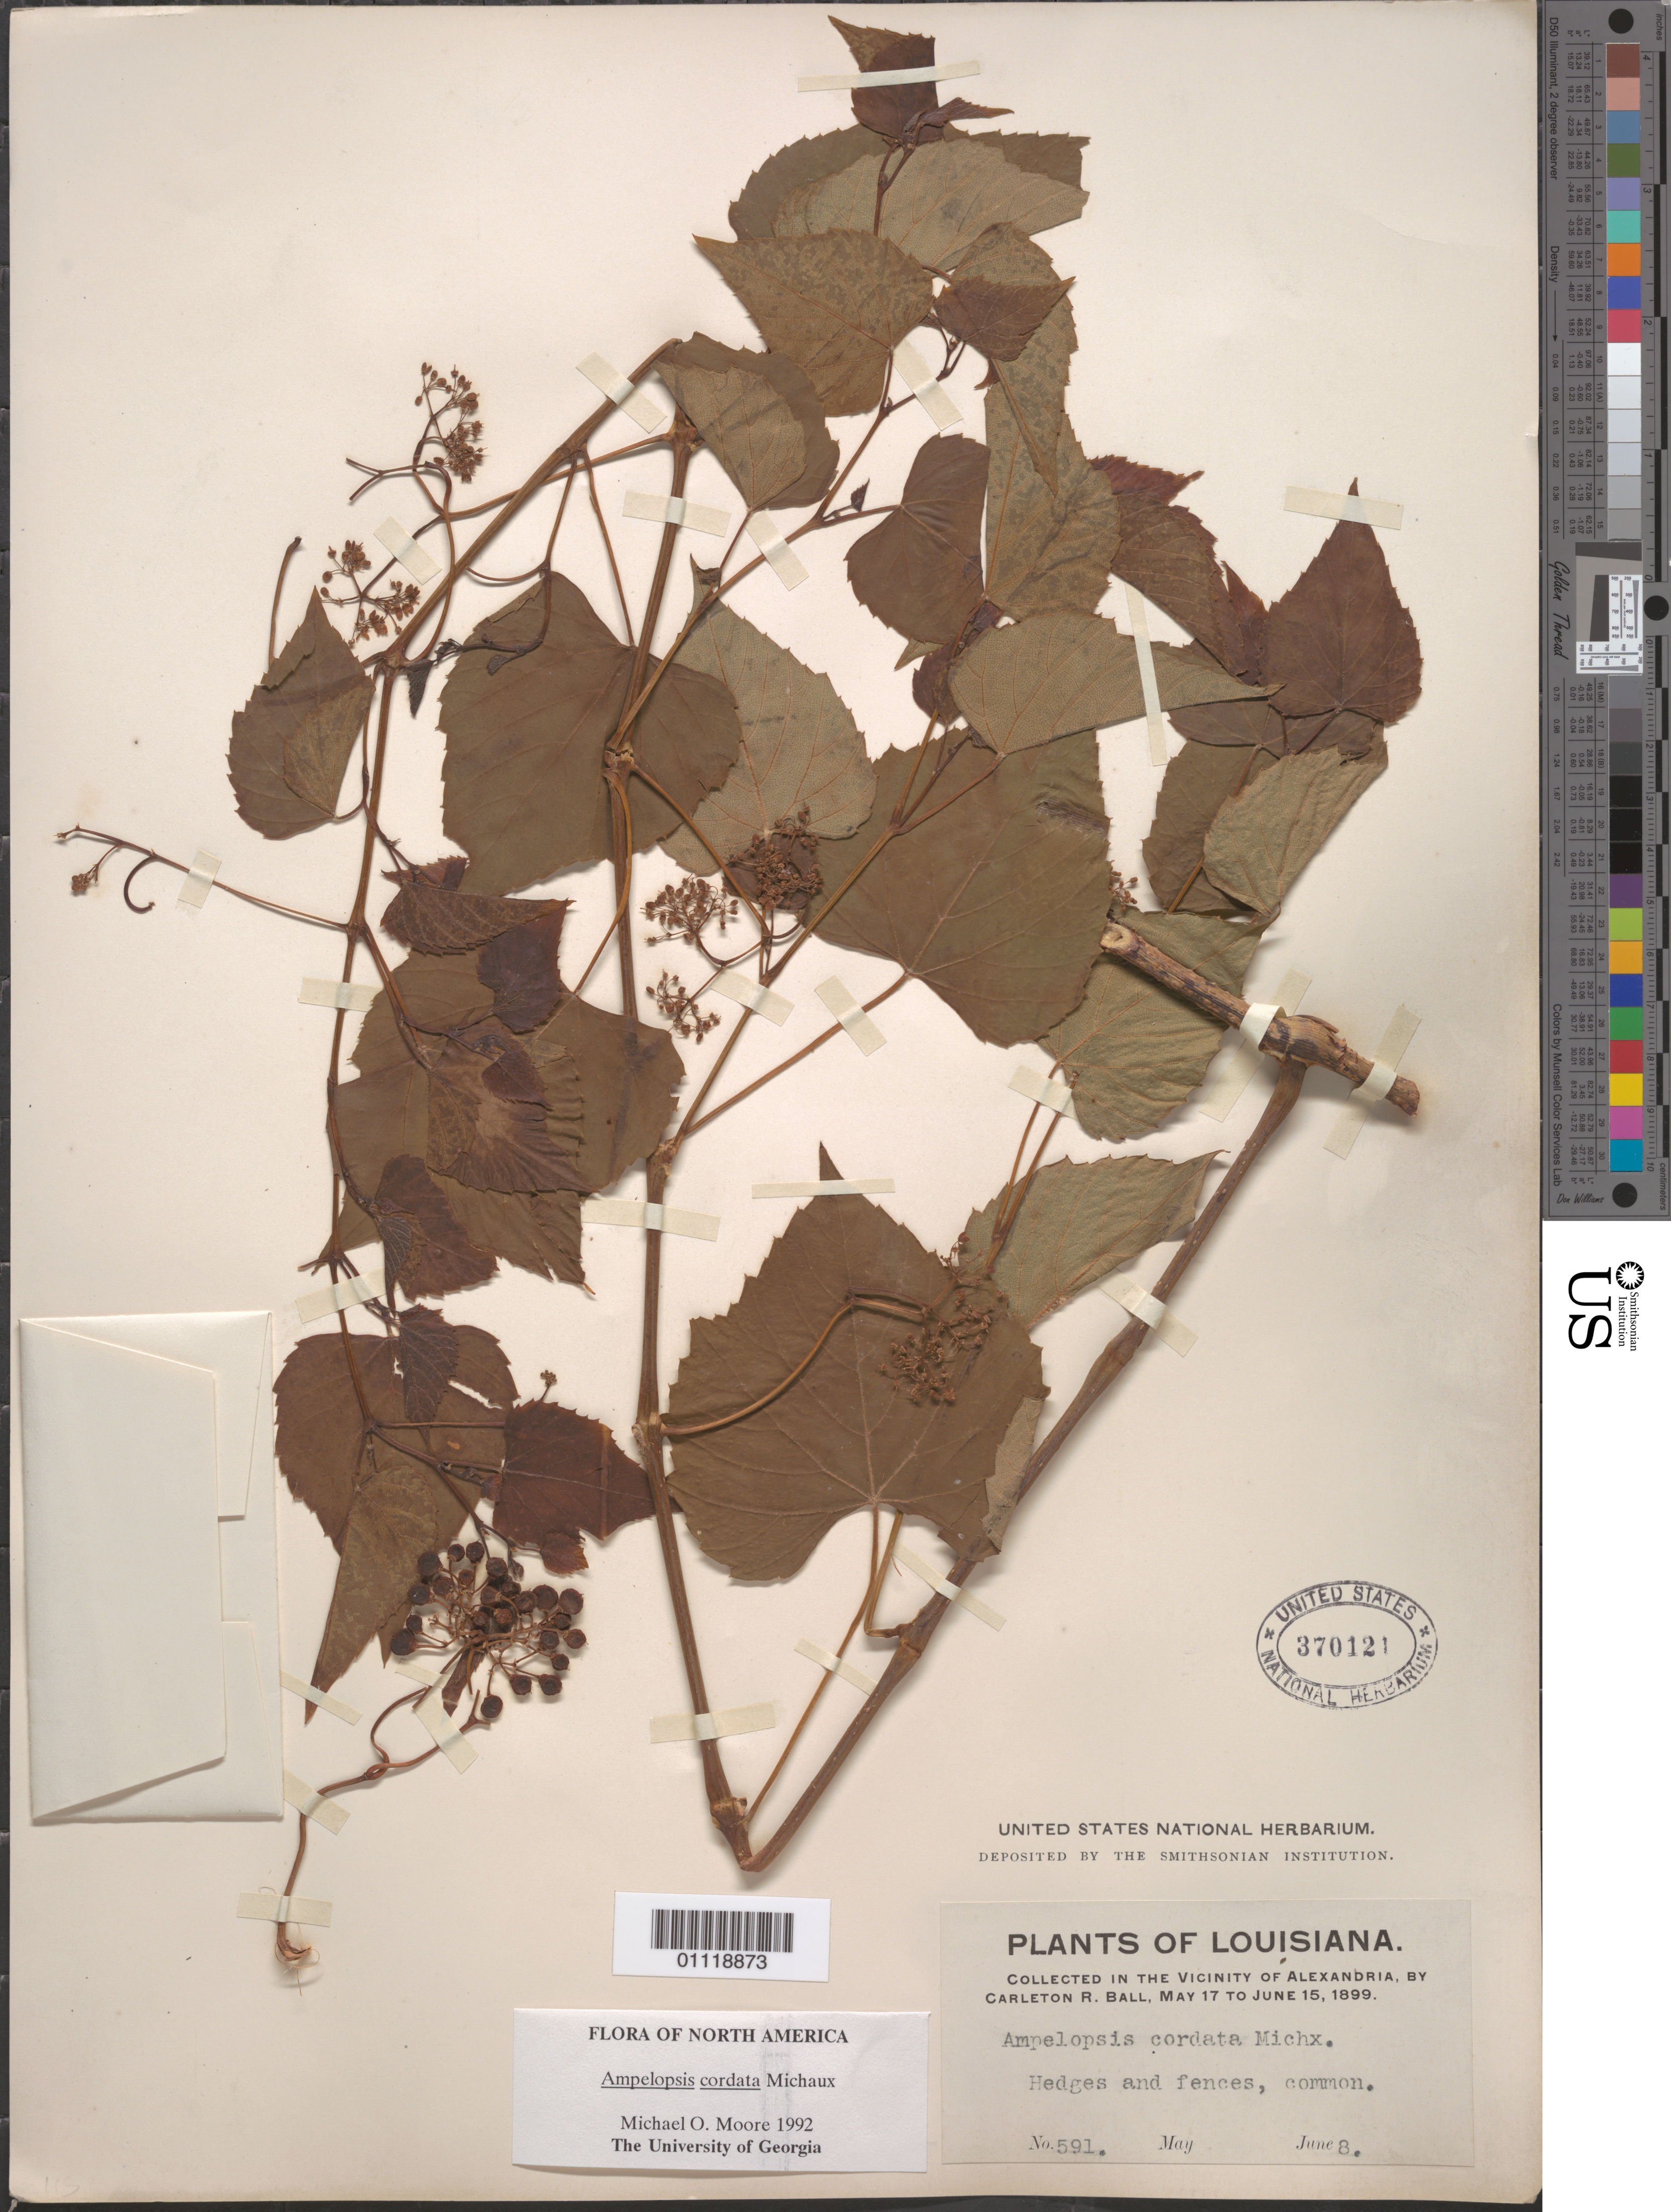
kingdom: Plantae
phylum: Tracheophyta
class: Magnoliopsida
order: Vitales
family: Vitaceae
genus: Ampelopsis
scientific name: Ampelopsis cordata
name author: Michx.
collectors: C. R. Ball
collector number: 591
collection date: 1899-05-17/1899-06-15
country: United States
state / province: Louisiana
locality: Vicinity of Alexandria.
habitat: Hedges and fences, common.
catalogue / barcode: US 370121